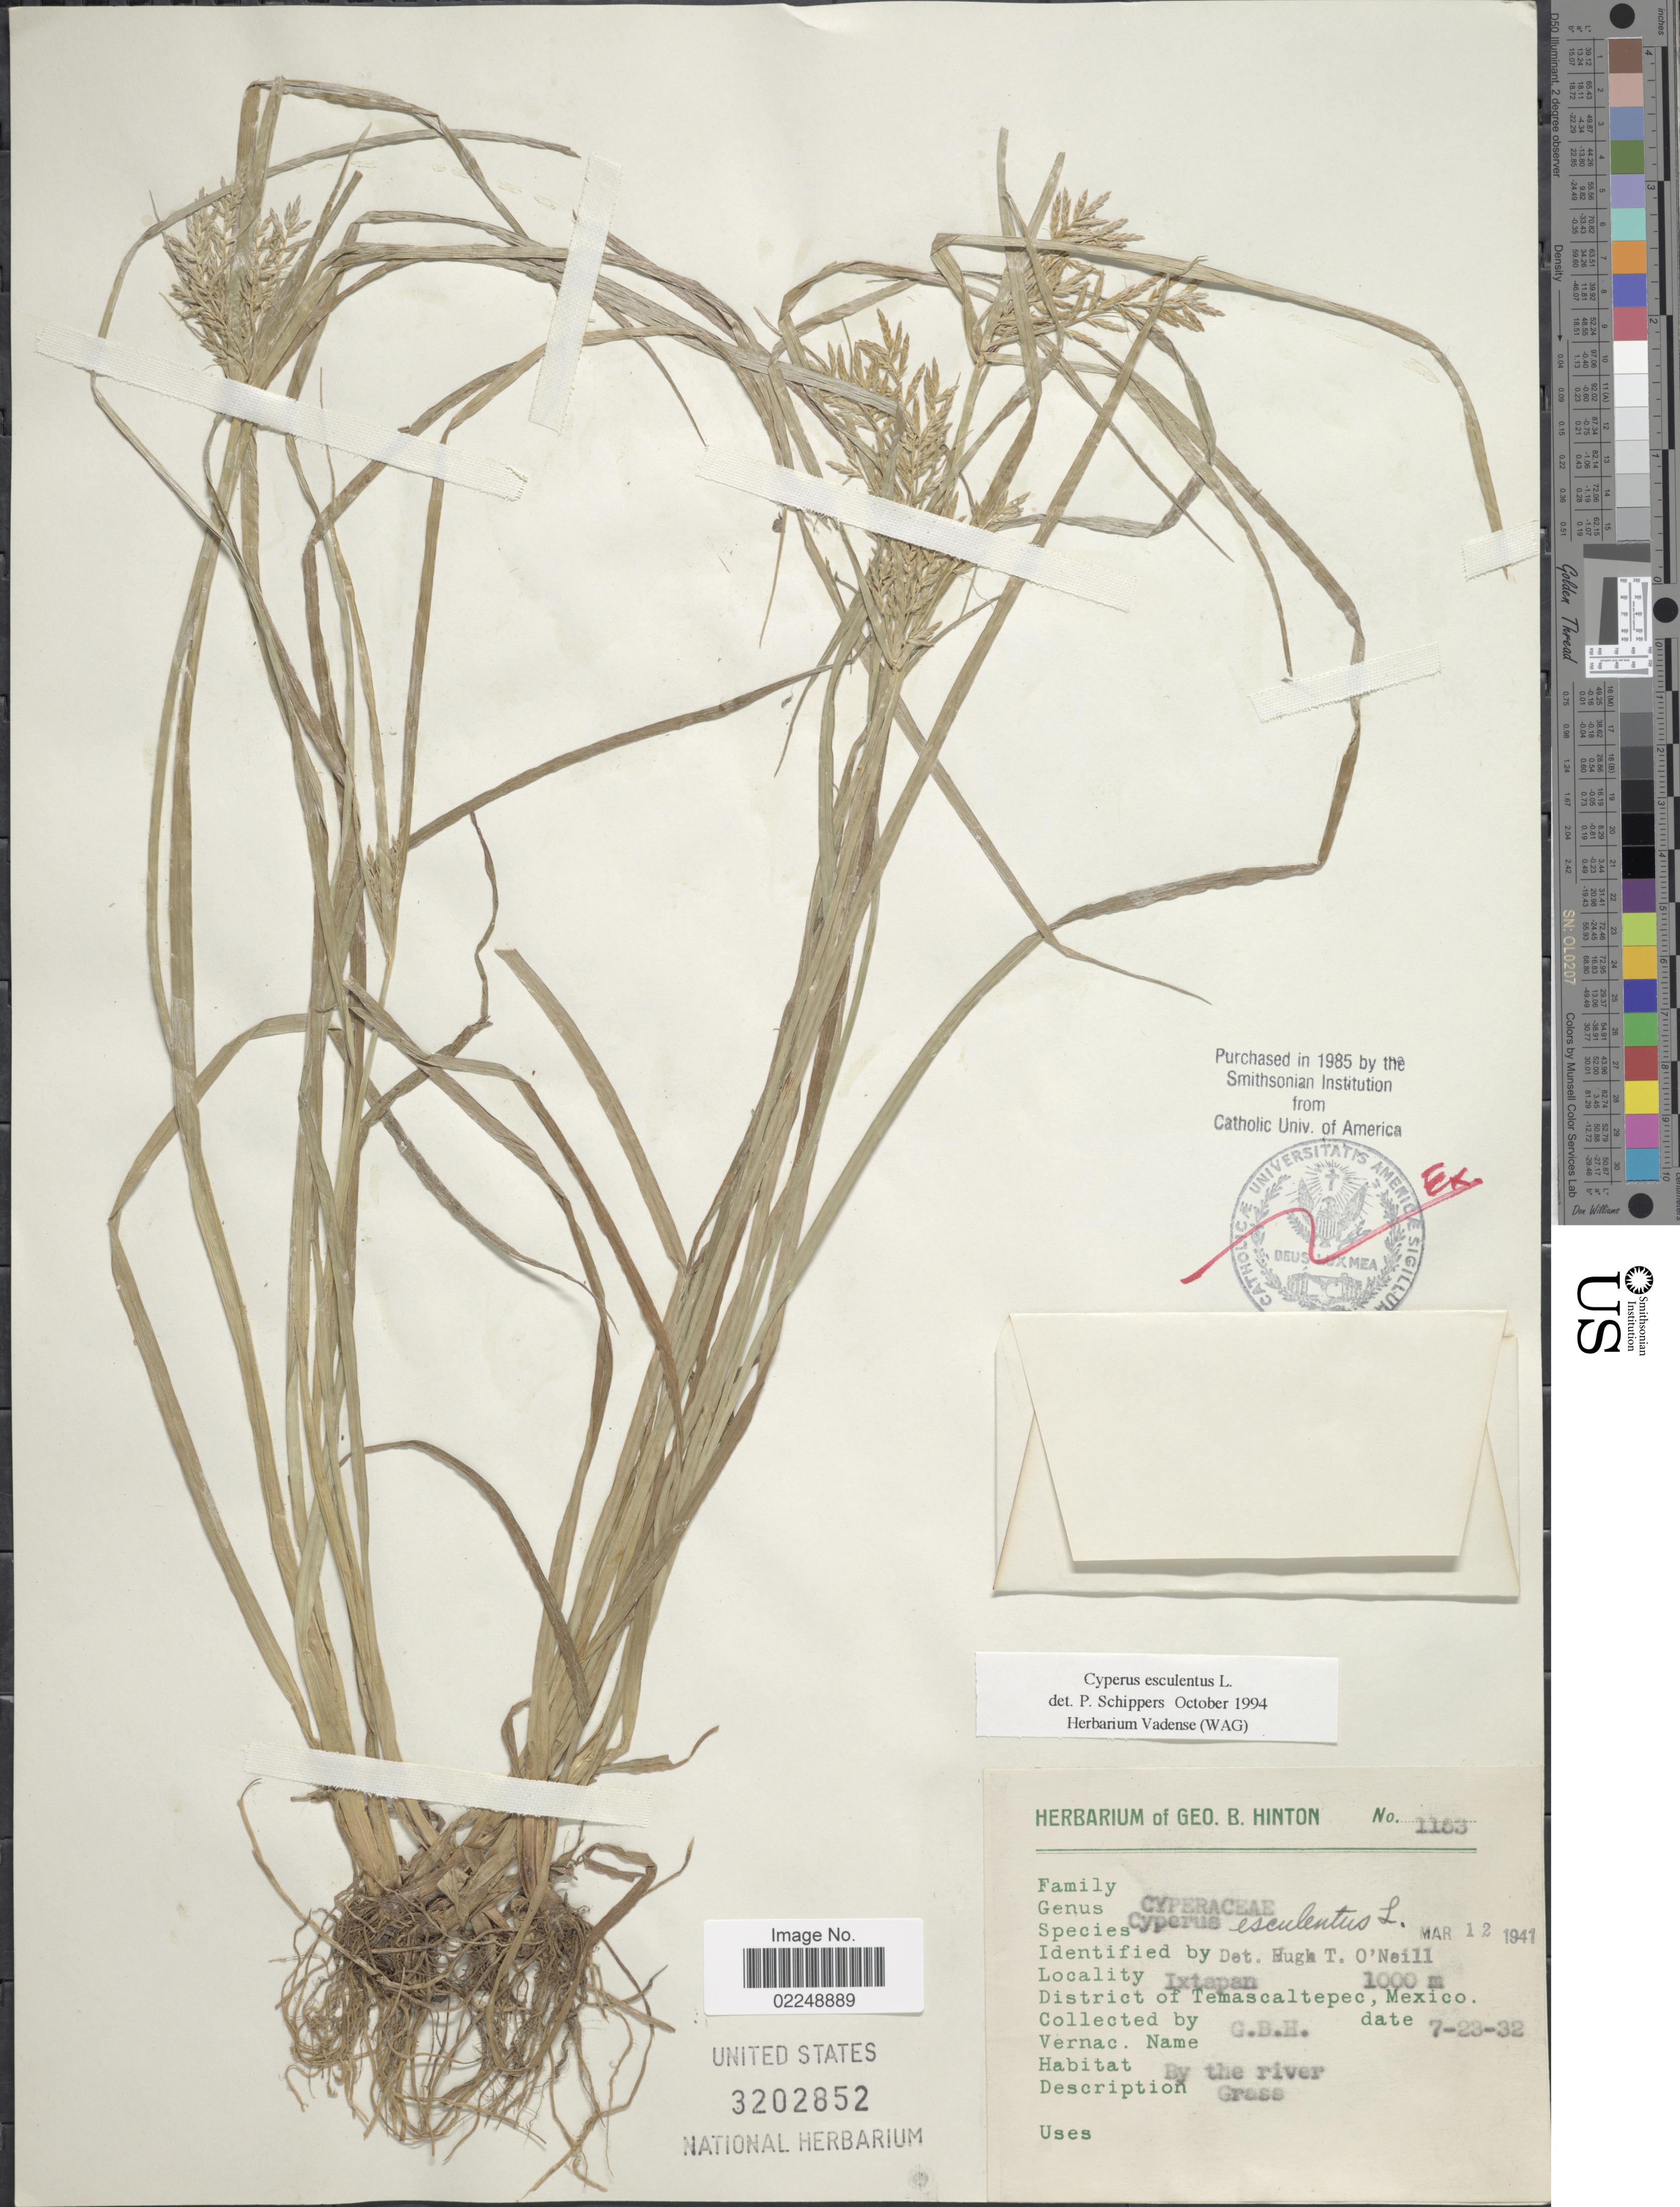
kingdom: Plantae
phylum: Tracheophyta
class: Liliopsida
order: Poales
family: Cyperaceae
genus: Cyperus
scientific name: Cyperus esculentus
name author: L.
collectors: G. B. Hinton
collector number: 1153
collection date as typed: Transcribed d/m/y: 23/7/32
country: Mexico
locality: Ixtapan, District of Temascaltepec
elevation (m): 1000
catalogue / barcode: US 3202852